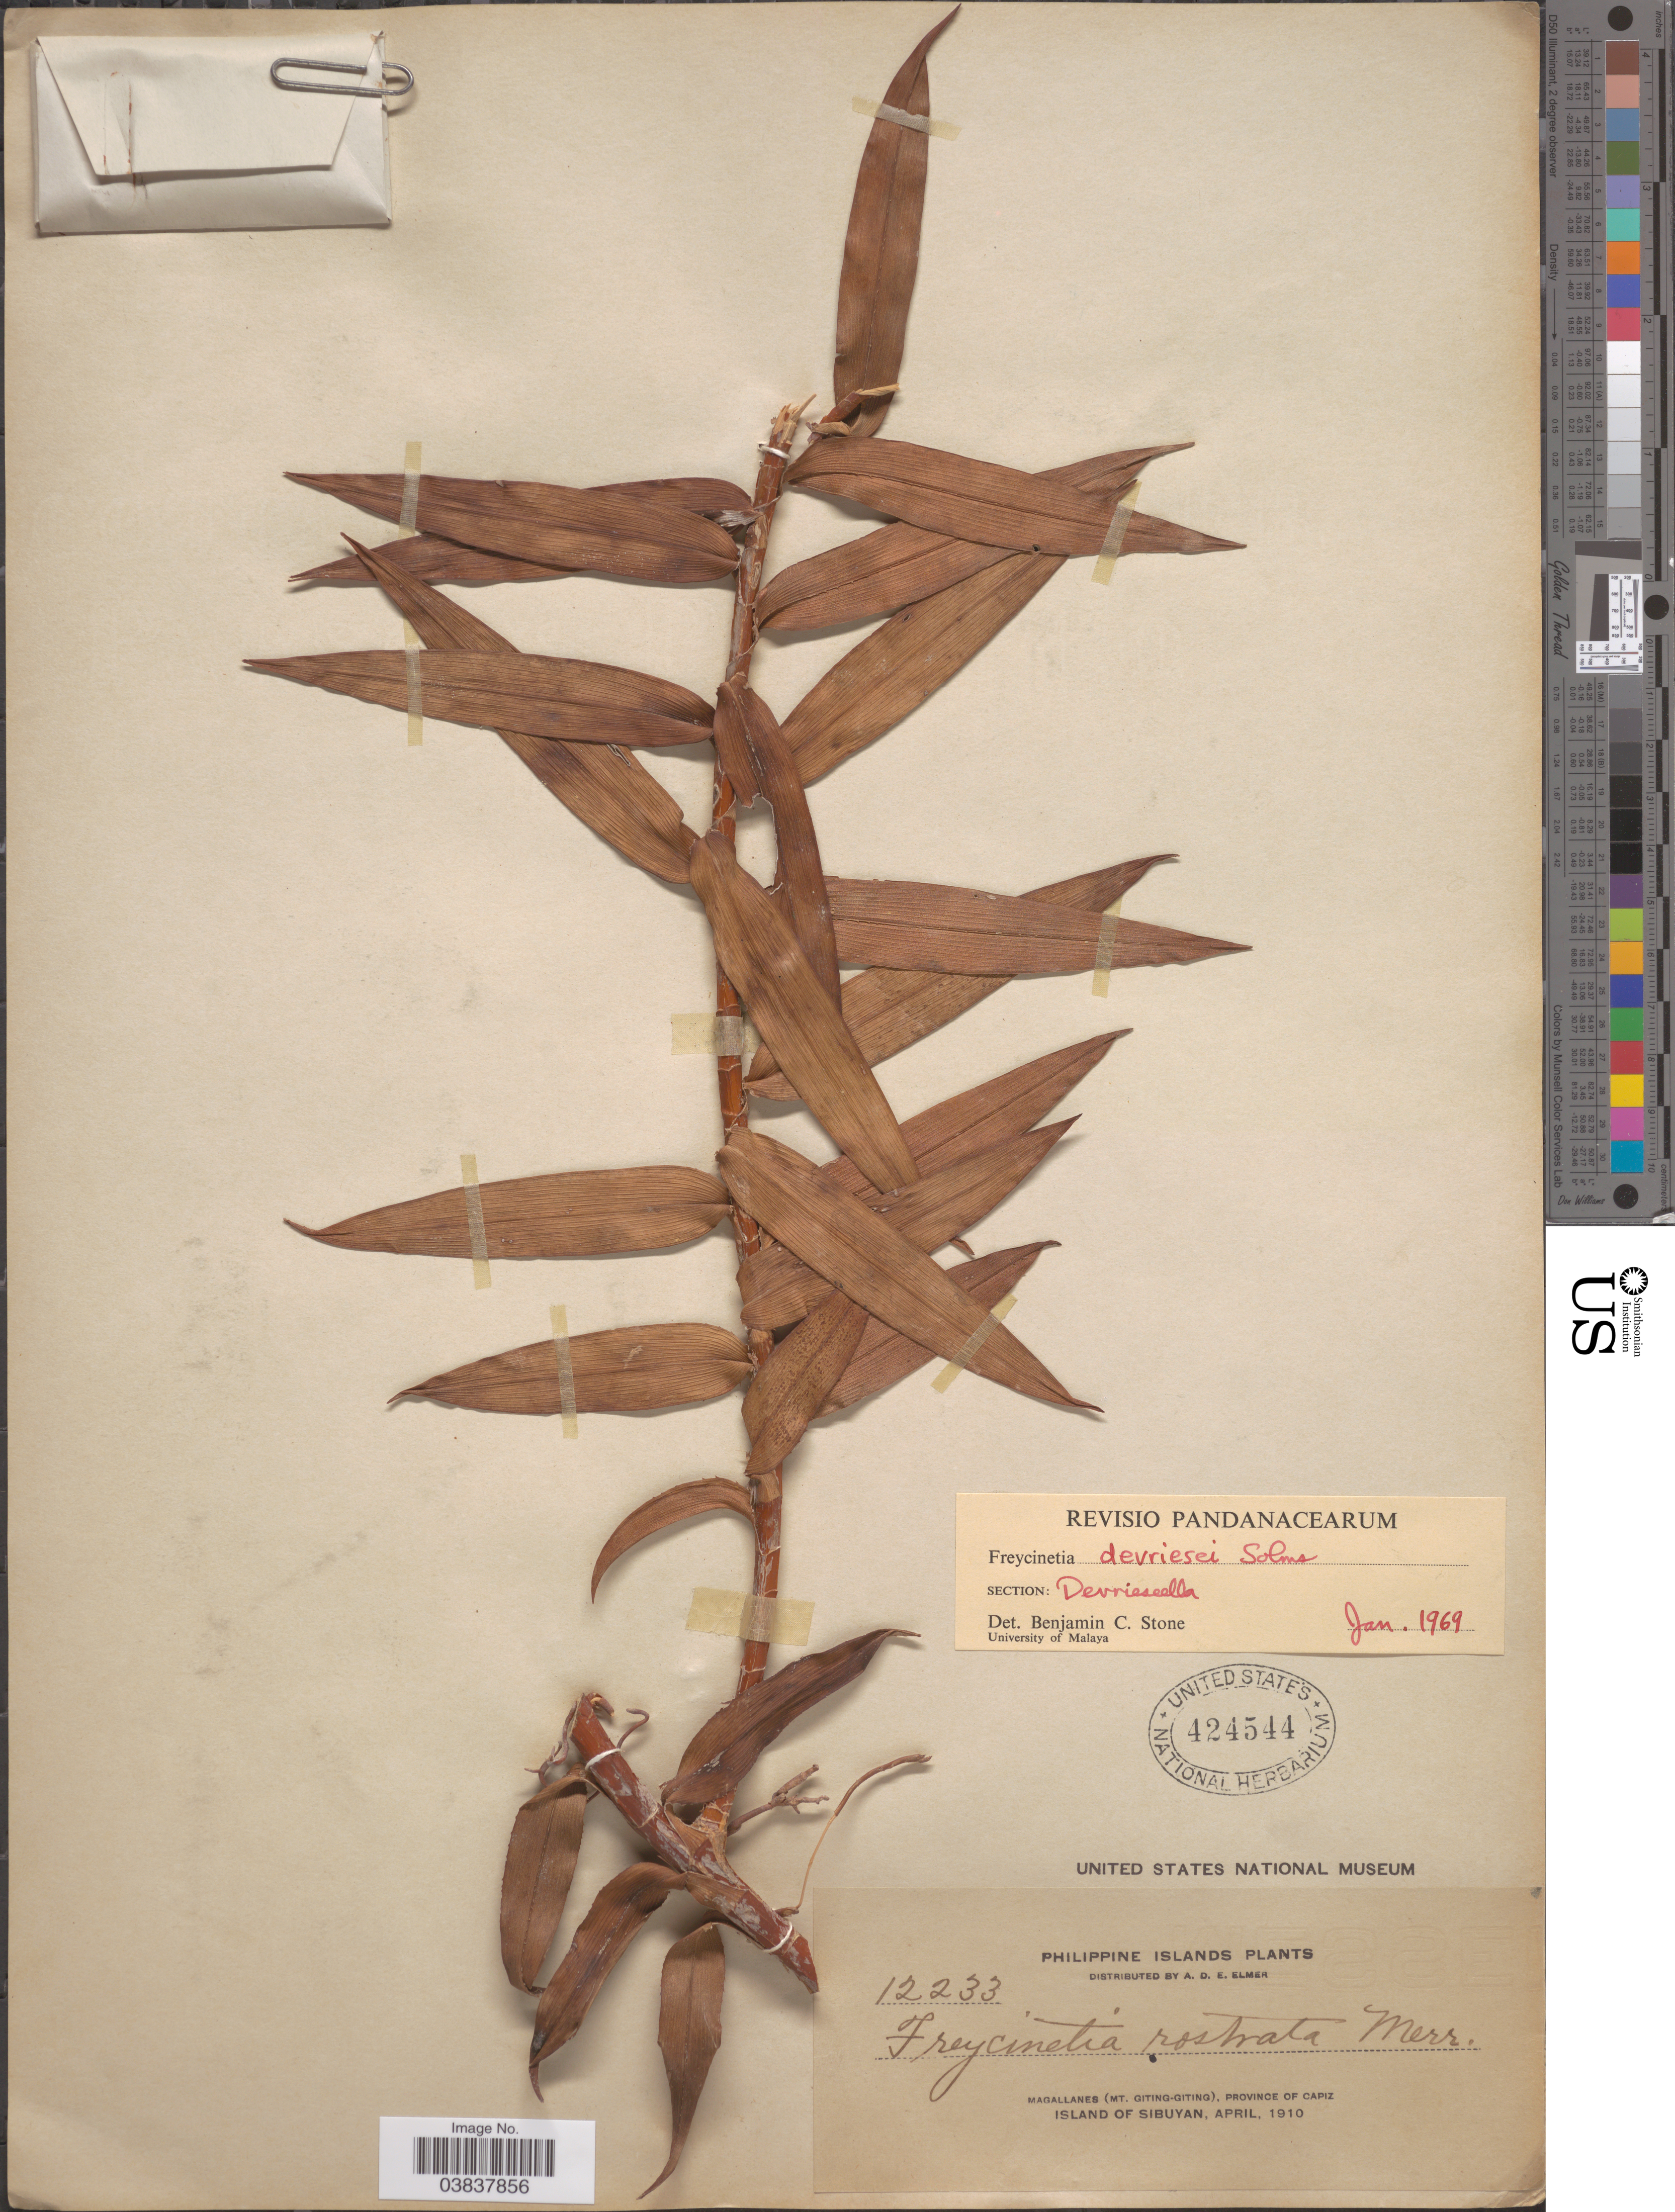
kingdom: Plantae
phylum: Tracheophyta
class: Liliopsida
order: Pandanales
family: Pandanaceae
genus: Freycinetia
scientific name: Freycinetia devriesei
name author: Solms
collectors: A. D. E. Elmer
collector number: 12233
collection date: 1910-04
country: Philippines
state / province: Western Visayas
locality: Magallanes (Mt. Giting-Giting), Province of Capiz, Island of Sibuyan.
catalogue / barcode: US 424544